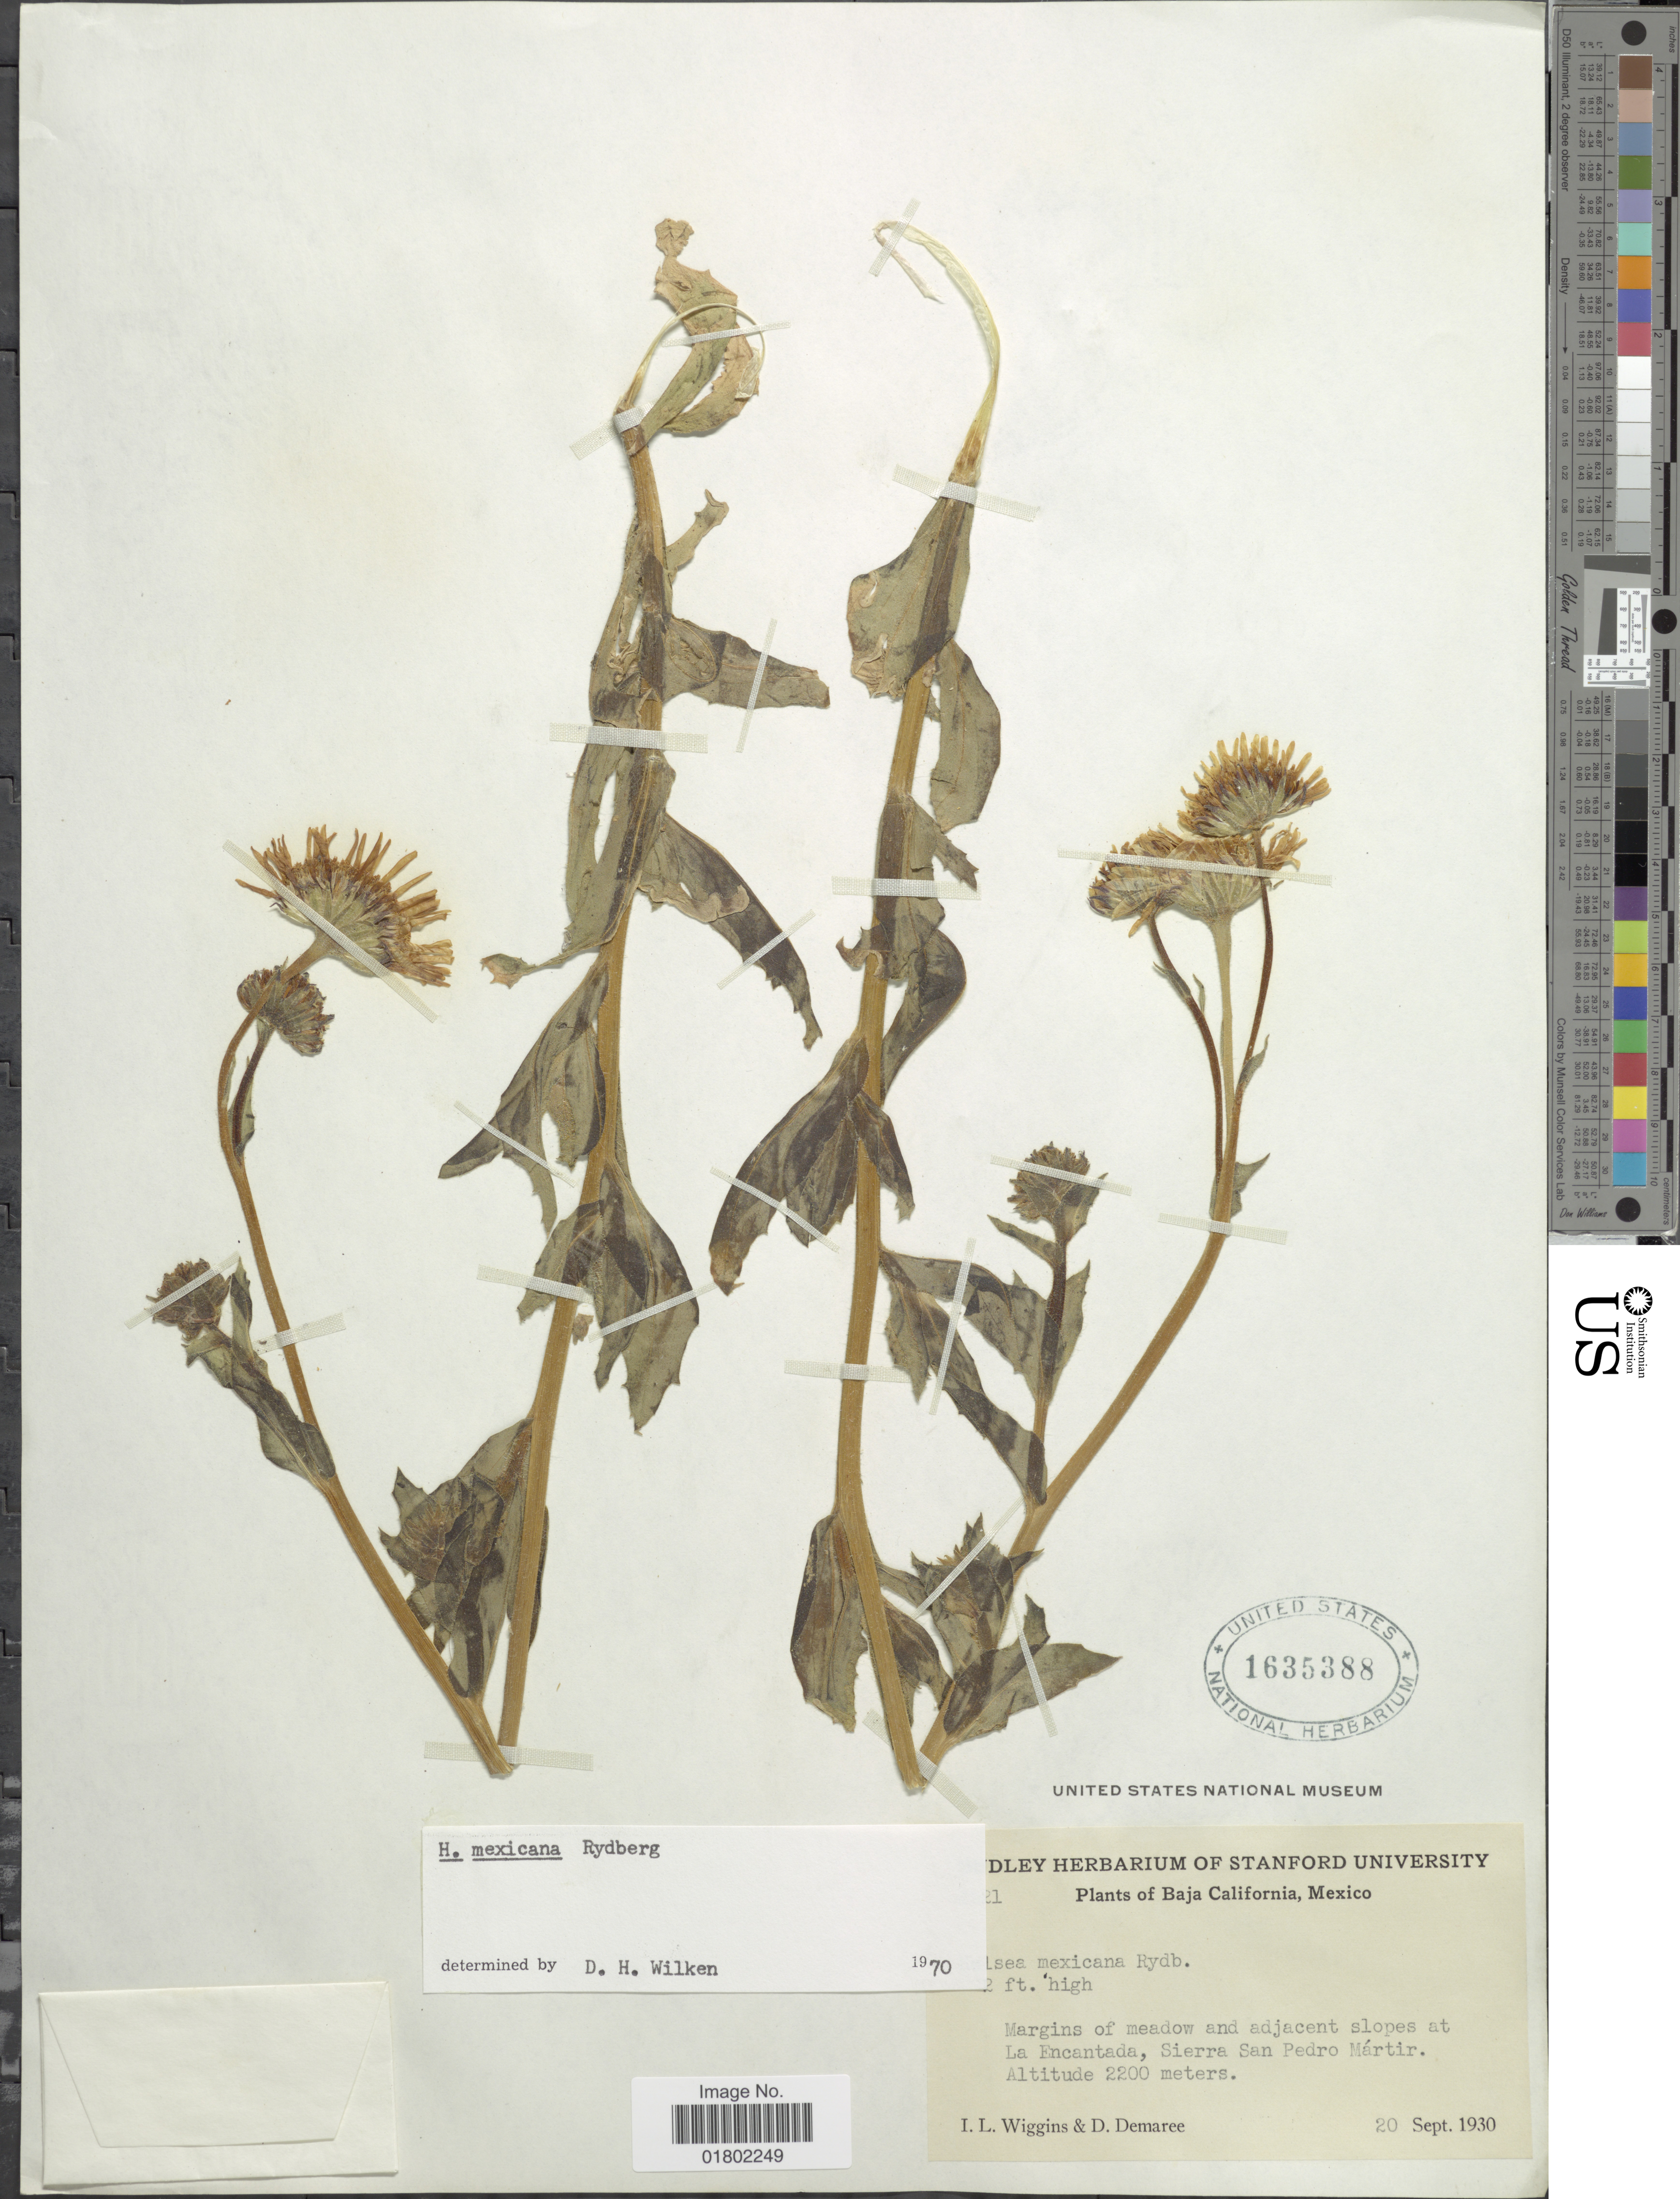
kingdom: Plantae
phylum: Tracheophyta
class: Magnoliopsida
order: Asterales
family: Asteraceae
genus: Hulsea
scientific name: Hulsea mexicana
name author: Rydb.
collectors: I. L. Wiggins & D. Demaree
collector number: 21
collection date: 1930-09-20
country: Mexico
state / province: Baja California Norte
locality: At La Encantada, Sierra San Pedro Martir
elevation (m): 2200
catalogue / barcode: US 1635388